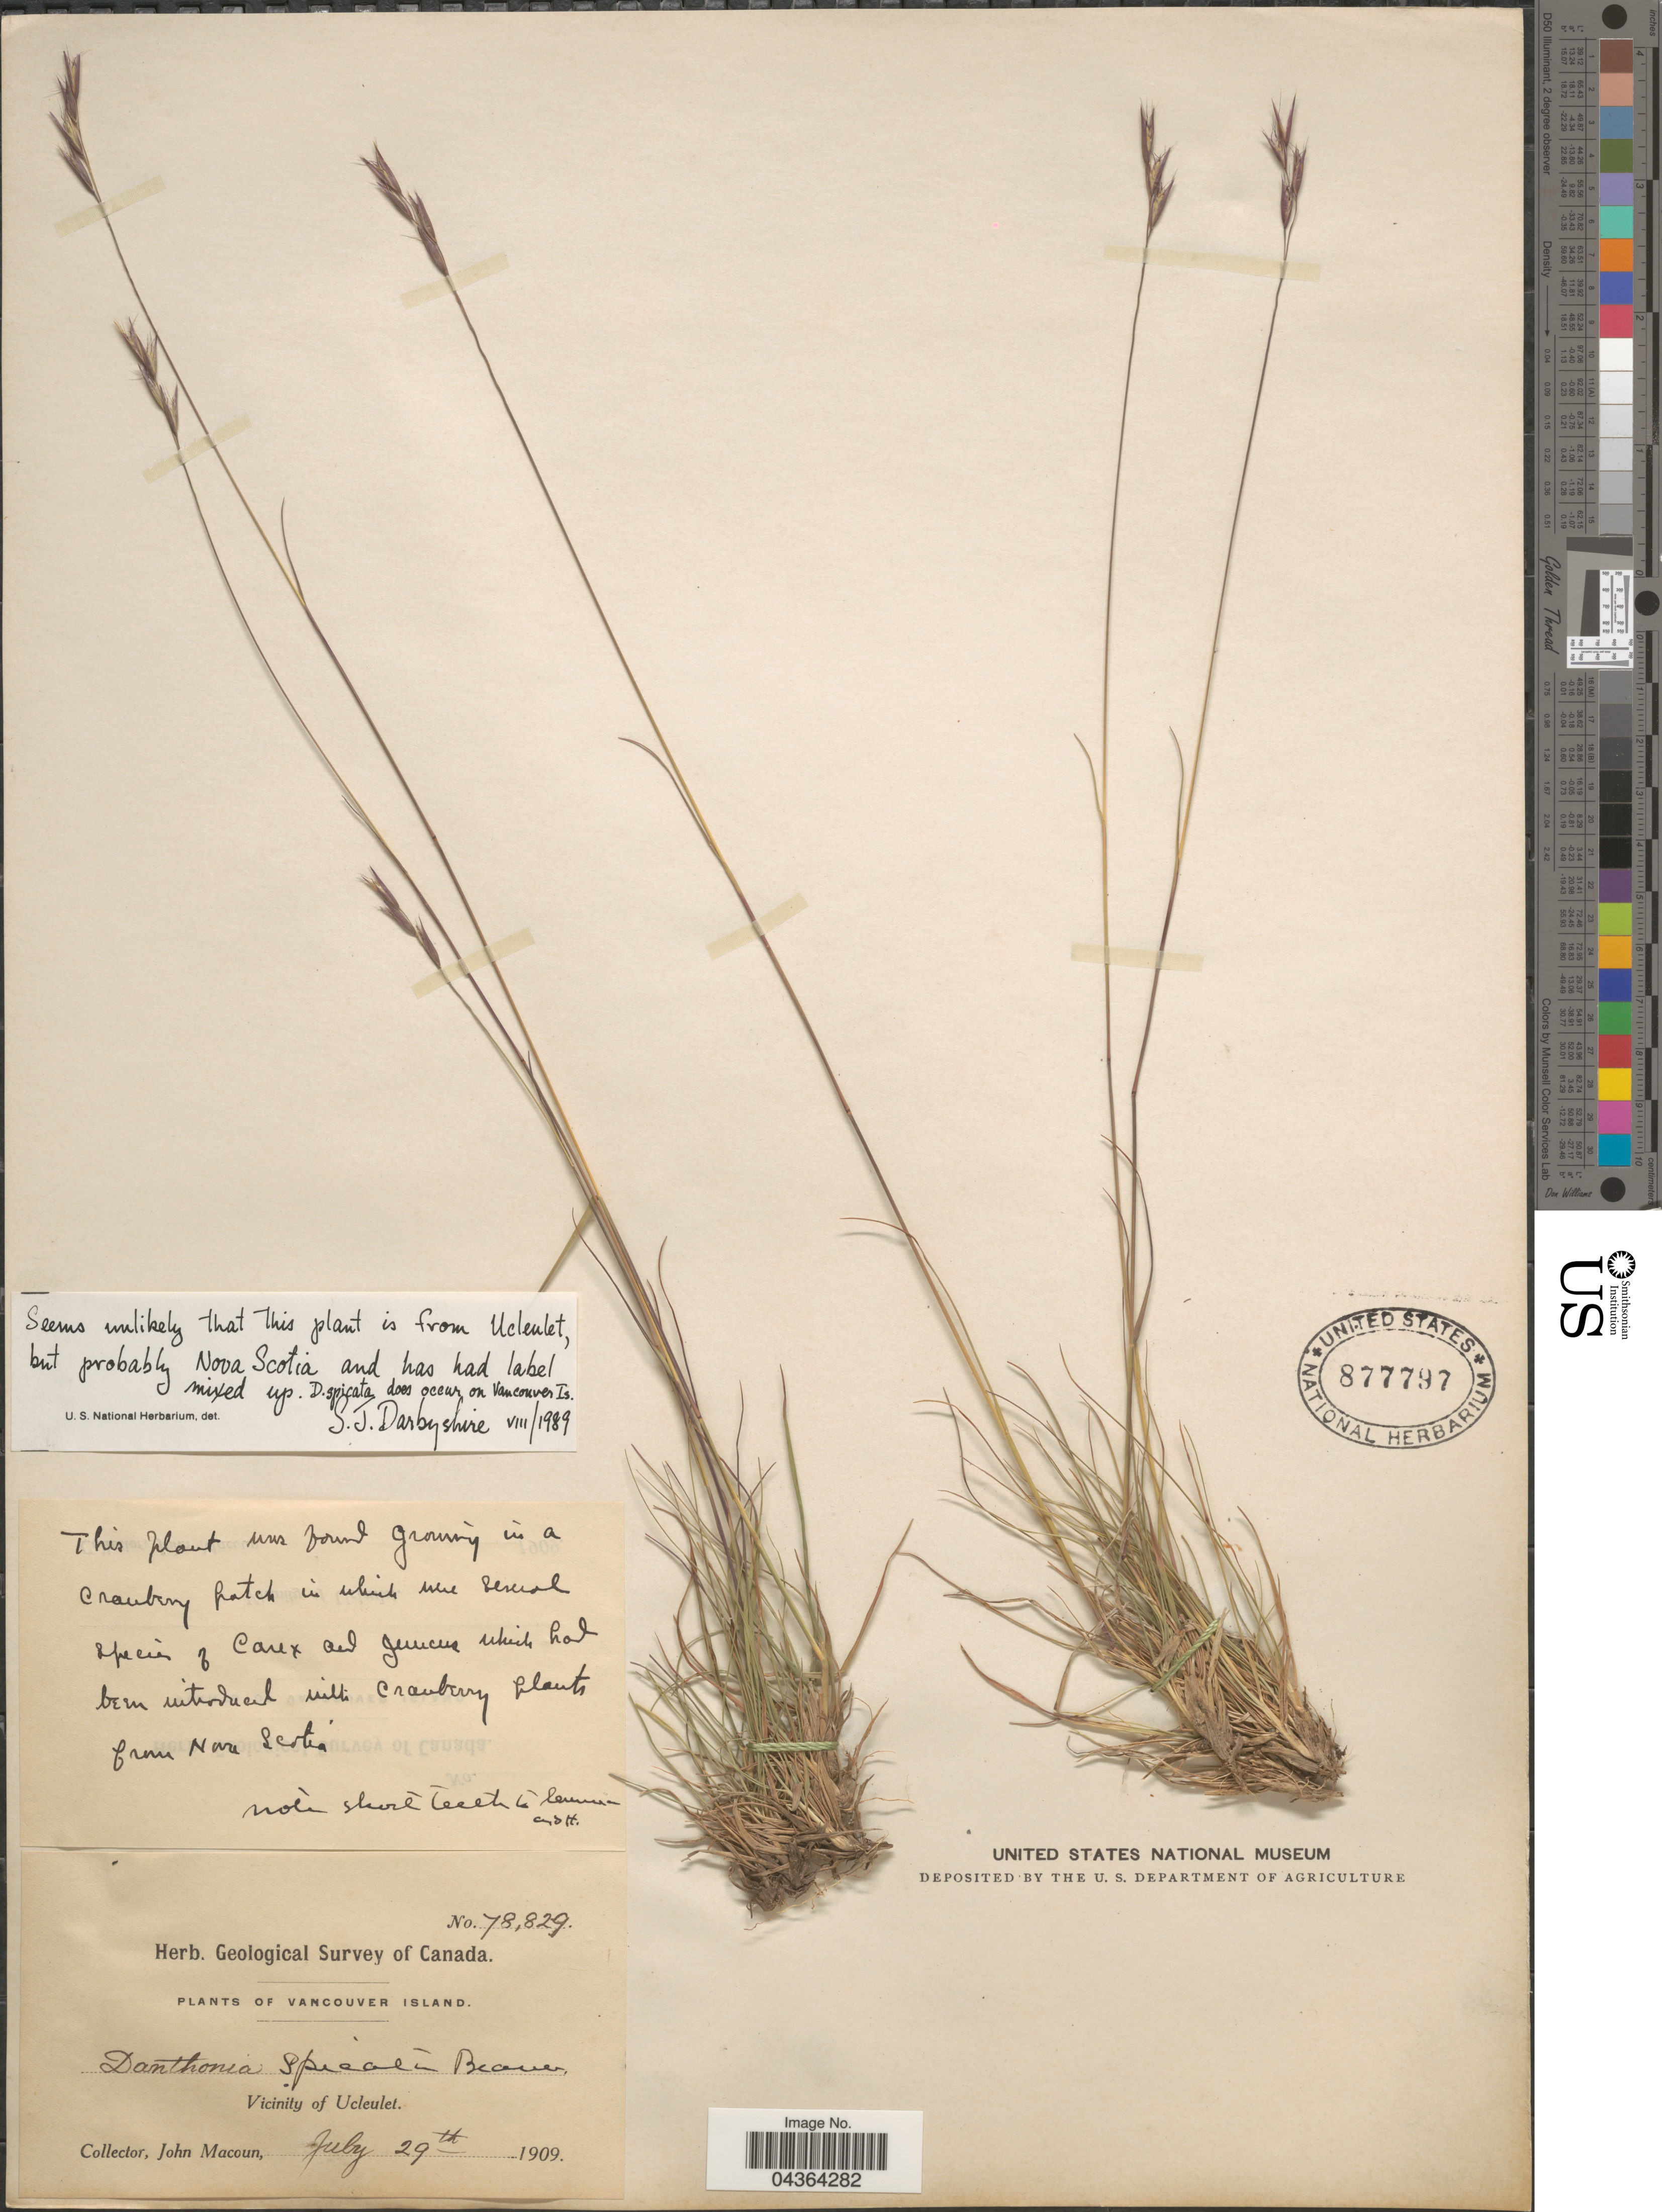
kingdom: Plantae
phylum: Tracheophyta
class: Liliopsida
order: Poales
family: Poaceae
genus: Danthonia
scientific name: Danthonia spicata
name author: (L.) P. Beauv. ex Roem. & Schult.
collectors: J. Macoun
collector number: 78829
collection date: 1909-07-29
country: Canada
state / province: British Columbia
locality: Geological Survey of Canada. Vancouver Island. Vicinity of Ucleulet.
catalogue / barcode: US 877797